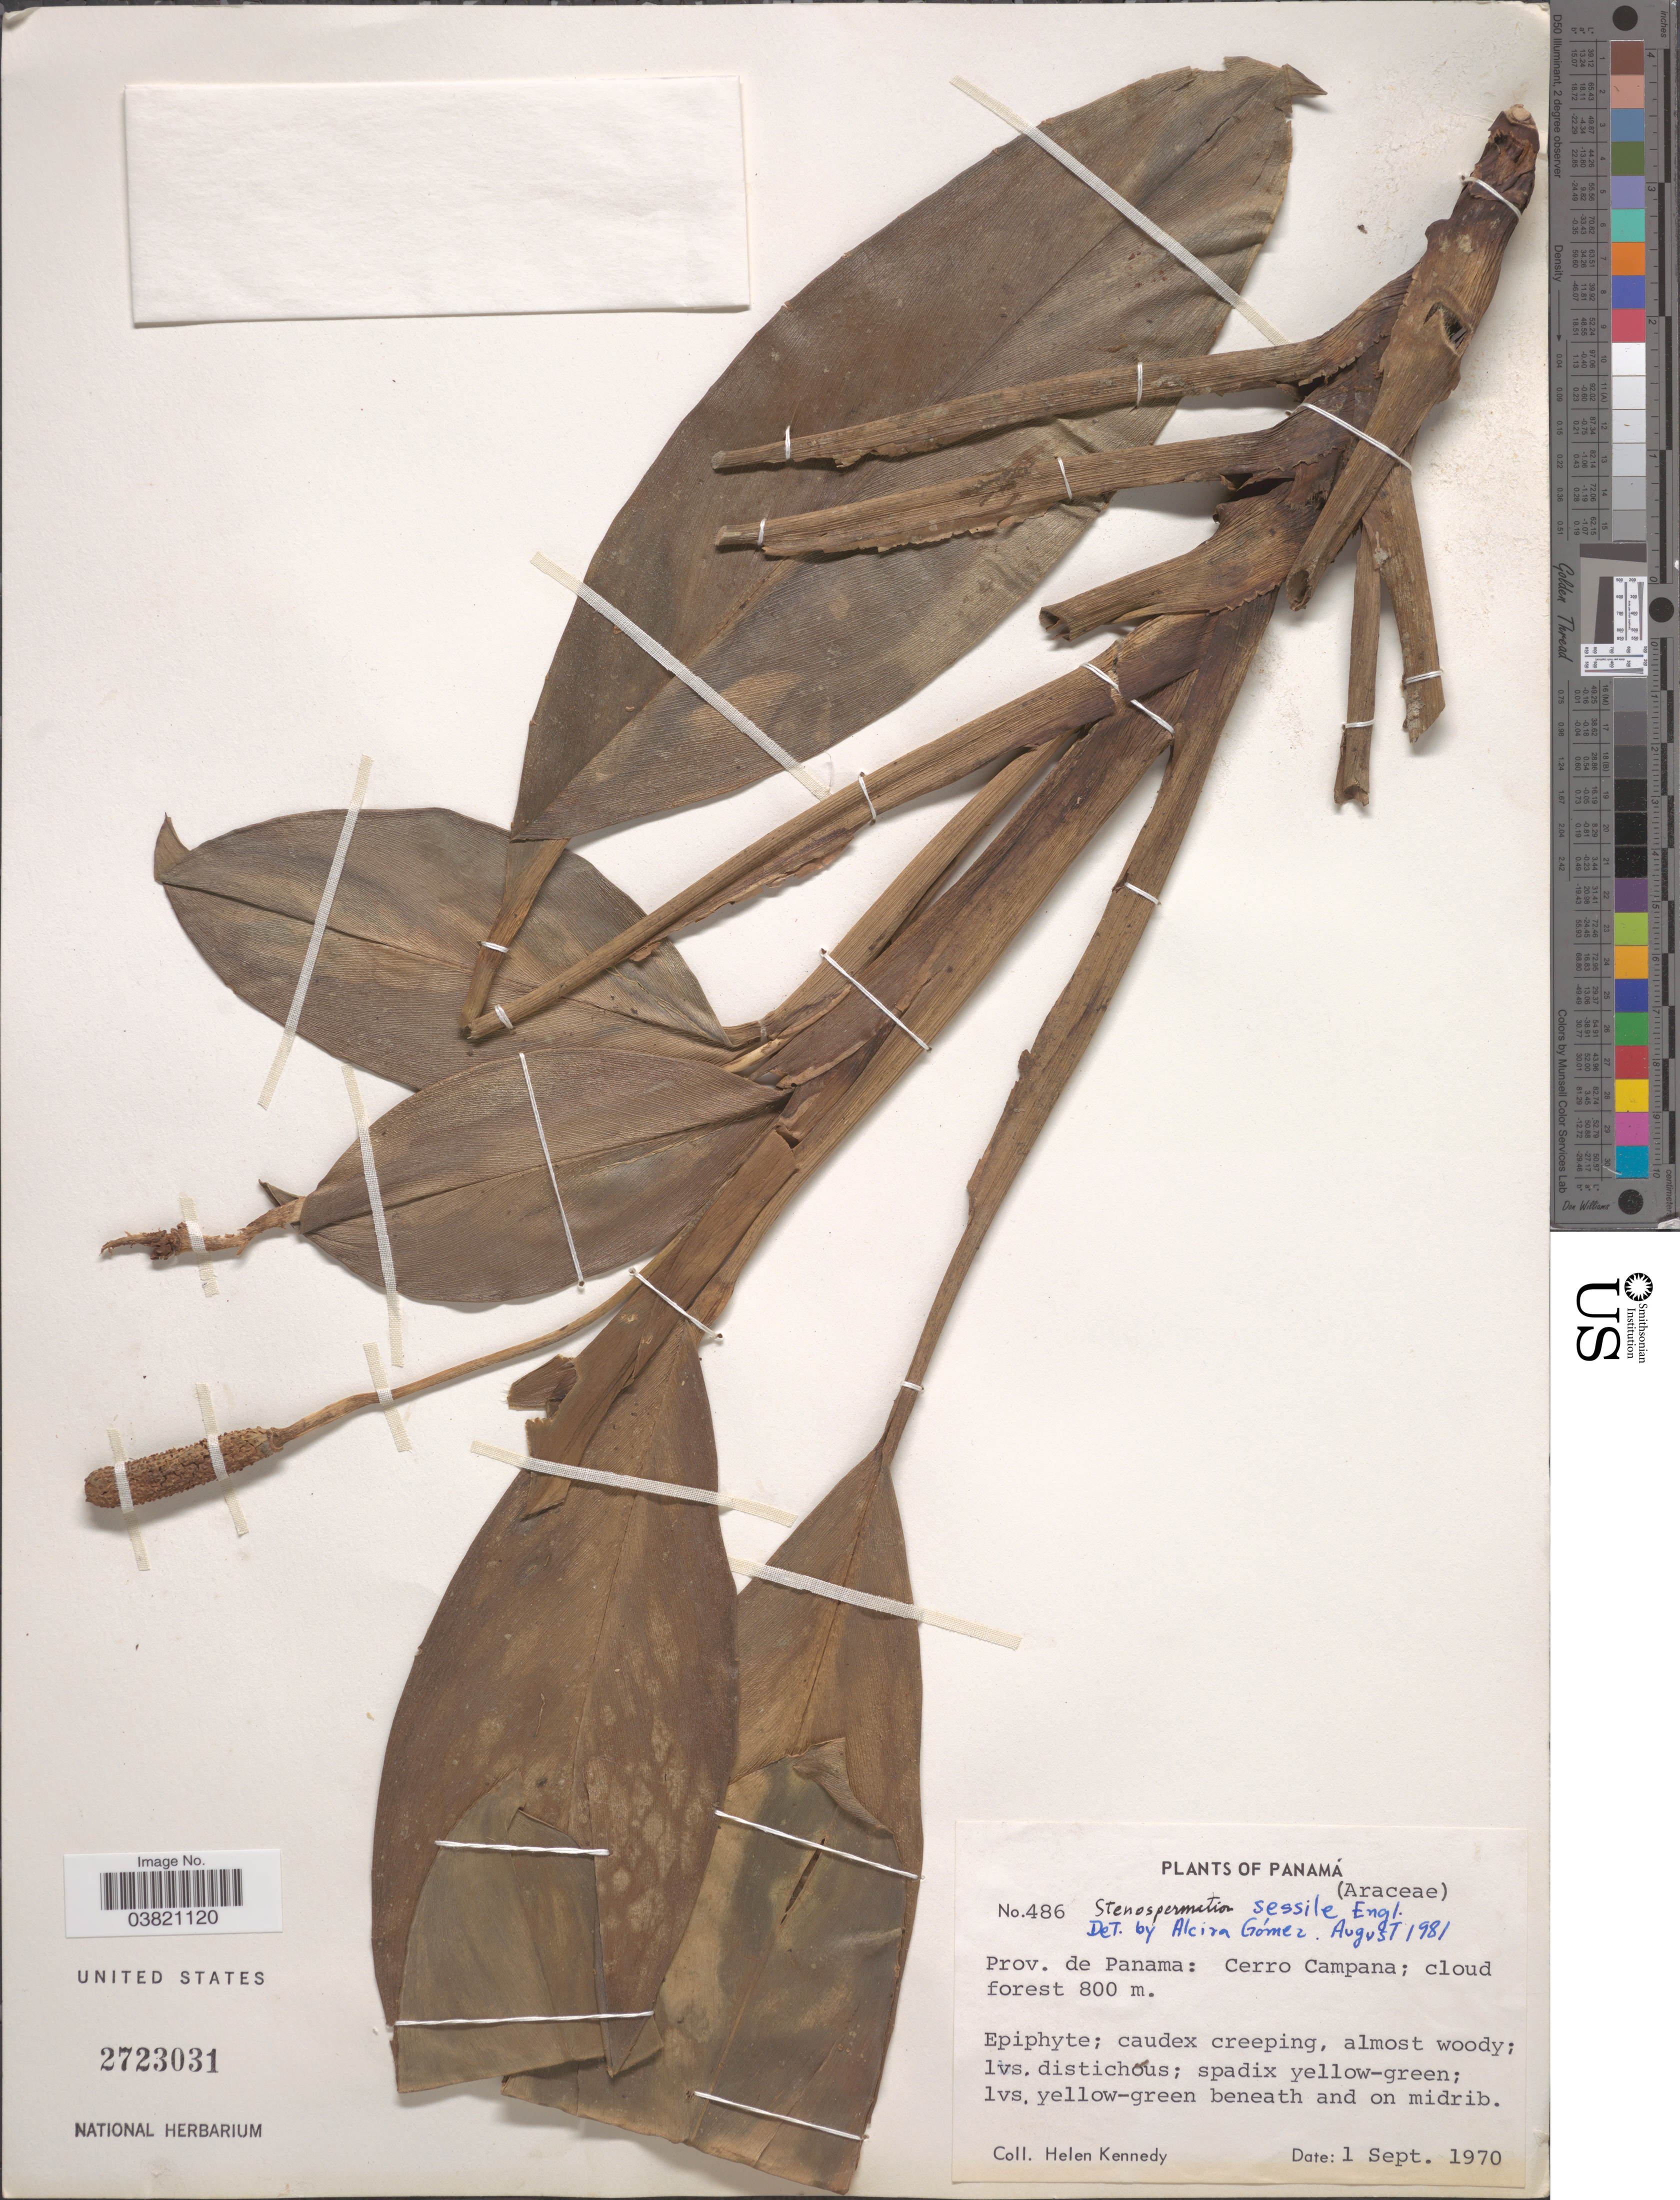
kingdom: Plantae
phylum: Tracheophyta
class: Liliopsida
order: Alismatales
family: Araceae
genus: Stenospermation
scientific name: Stenospermation sessile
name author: Engl.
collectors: H. Kennedy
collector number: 486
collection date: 1970-09-01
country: Panama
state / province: Panamá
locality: Cerro Campana.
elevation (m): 800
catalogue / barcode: US 2723031